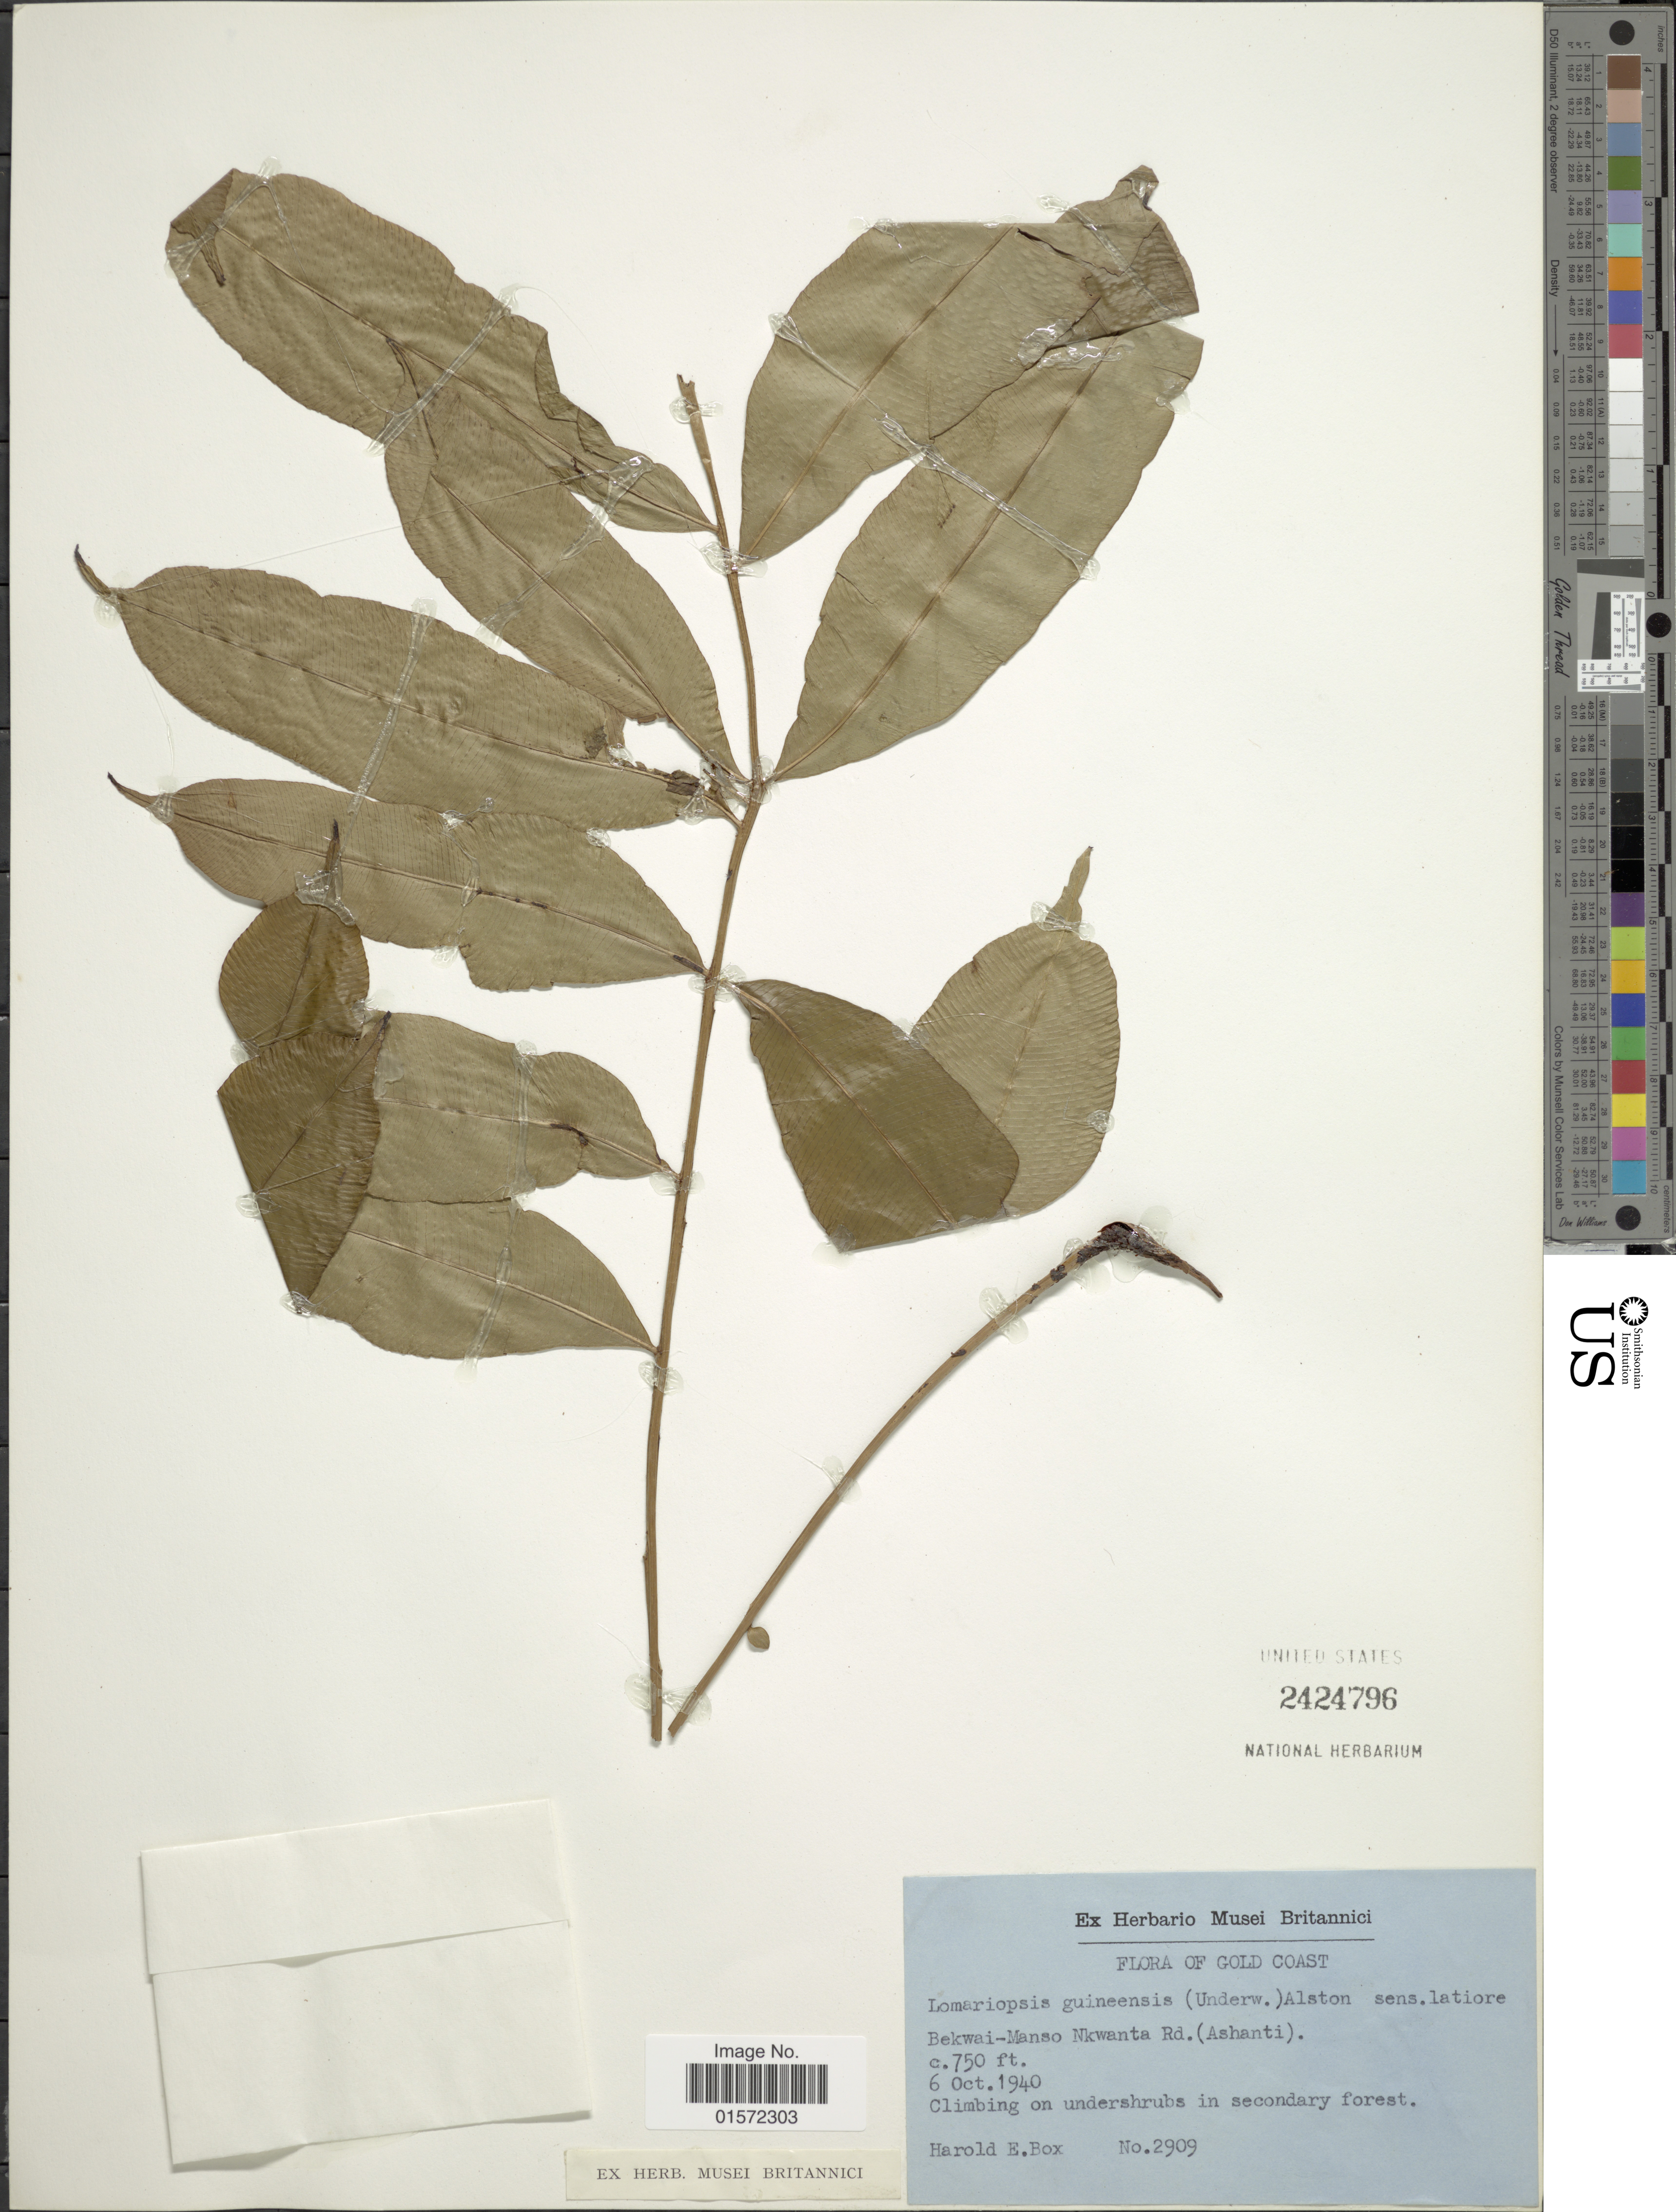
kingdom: Plantae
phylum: Tracheophyta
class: Polypodiopsida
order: Polypodiales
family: Lomariopsidaceae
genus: Lomariopsis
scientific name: Lomariopsis guineensis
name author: Holttum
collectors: H. E. Box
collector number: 2909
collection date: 1940-10-06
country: Ghana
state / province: Ashanti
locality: Gold Coast, Bekwai-Manso Nkwanta Rd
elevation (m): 229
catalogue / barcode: US 2424796